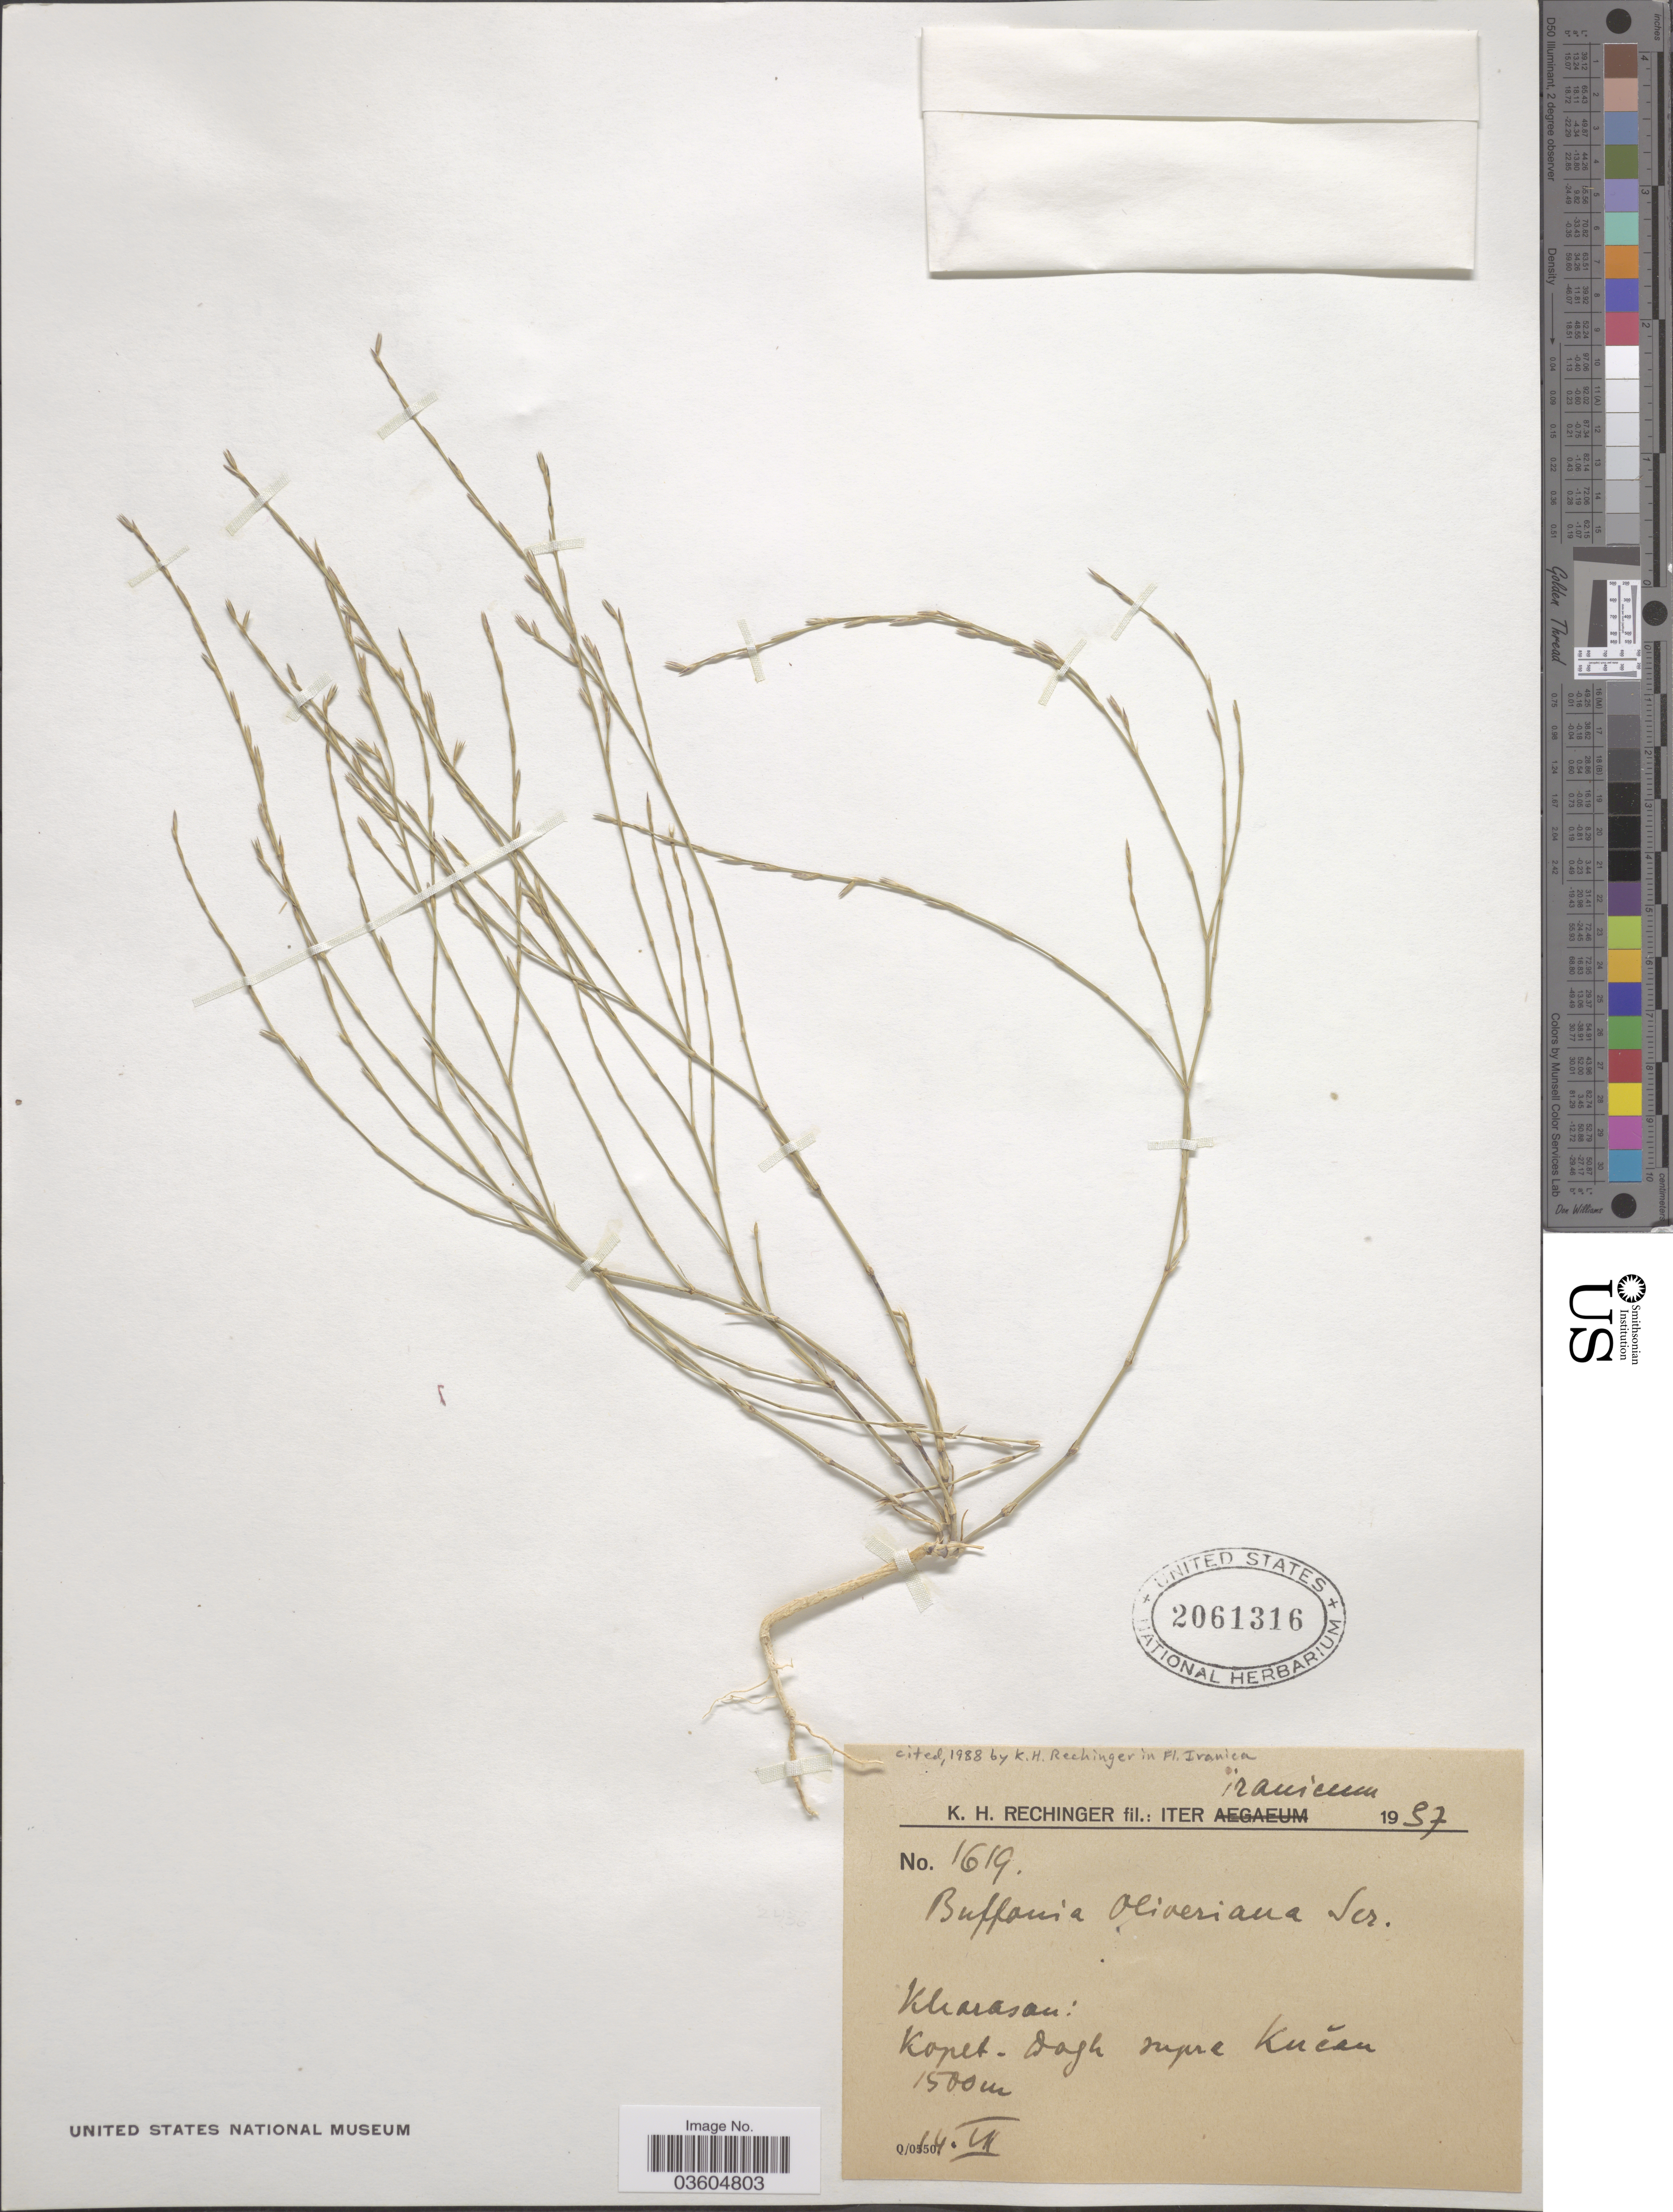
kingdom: Plantae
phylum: Tracheophyta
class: Magnoliopsida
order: Caryophyllales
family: Caryophyllaceae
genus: Bufonia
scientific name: Bufonia oliveriana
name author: Ser.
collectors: K. H. Rechinger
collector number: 1619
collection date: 1937-07-14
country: Iran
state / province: Khorasan [obsolete]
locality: Iter iranicum. Khorasan: Kopet-Dagh supre Kucan. [interpreted]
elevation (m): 1500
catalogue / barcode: US 2061316